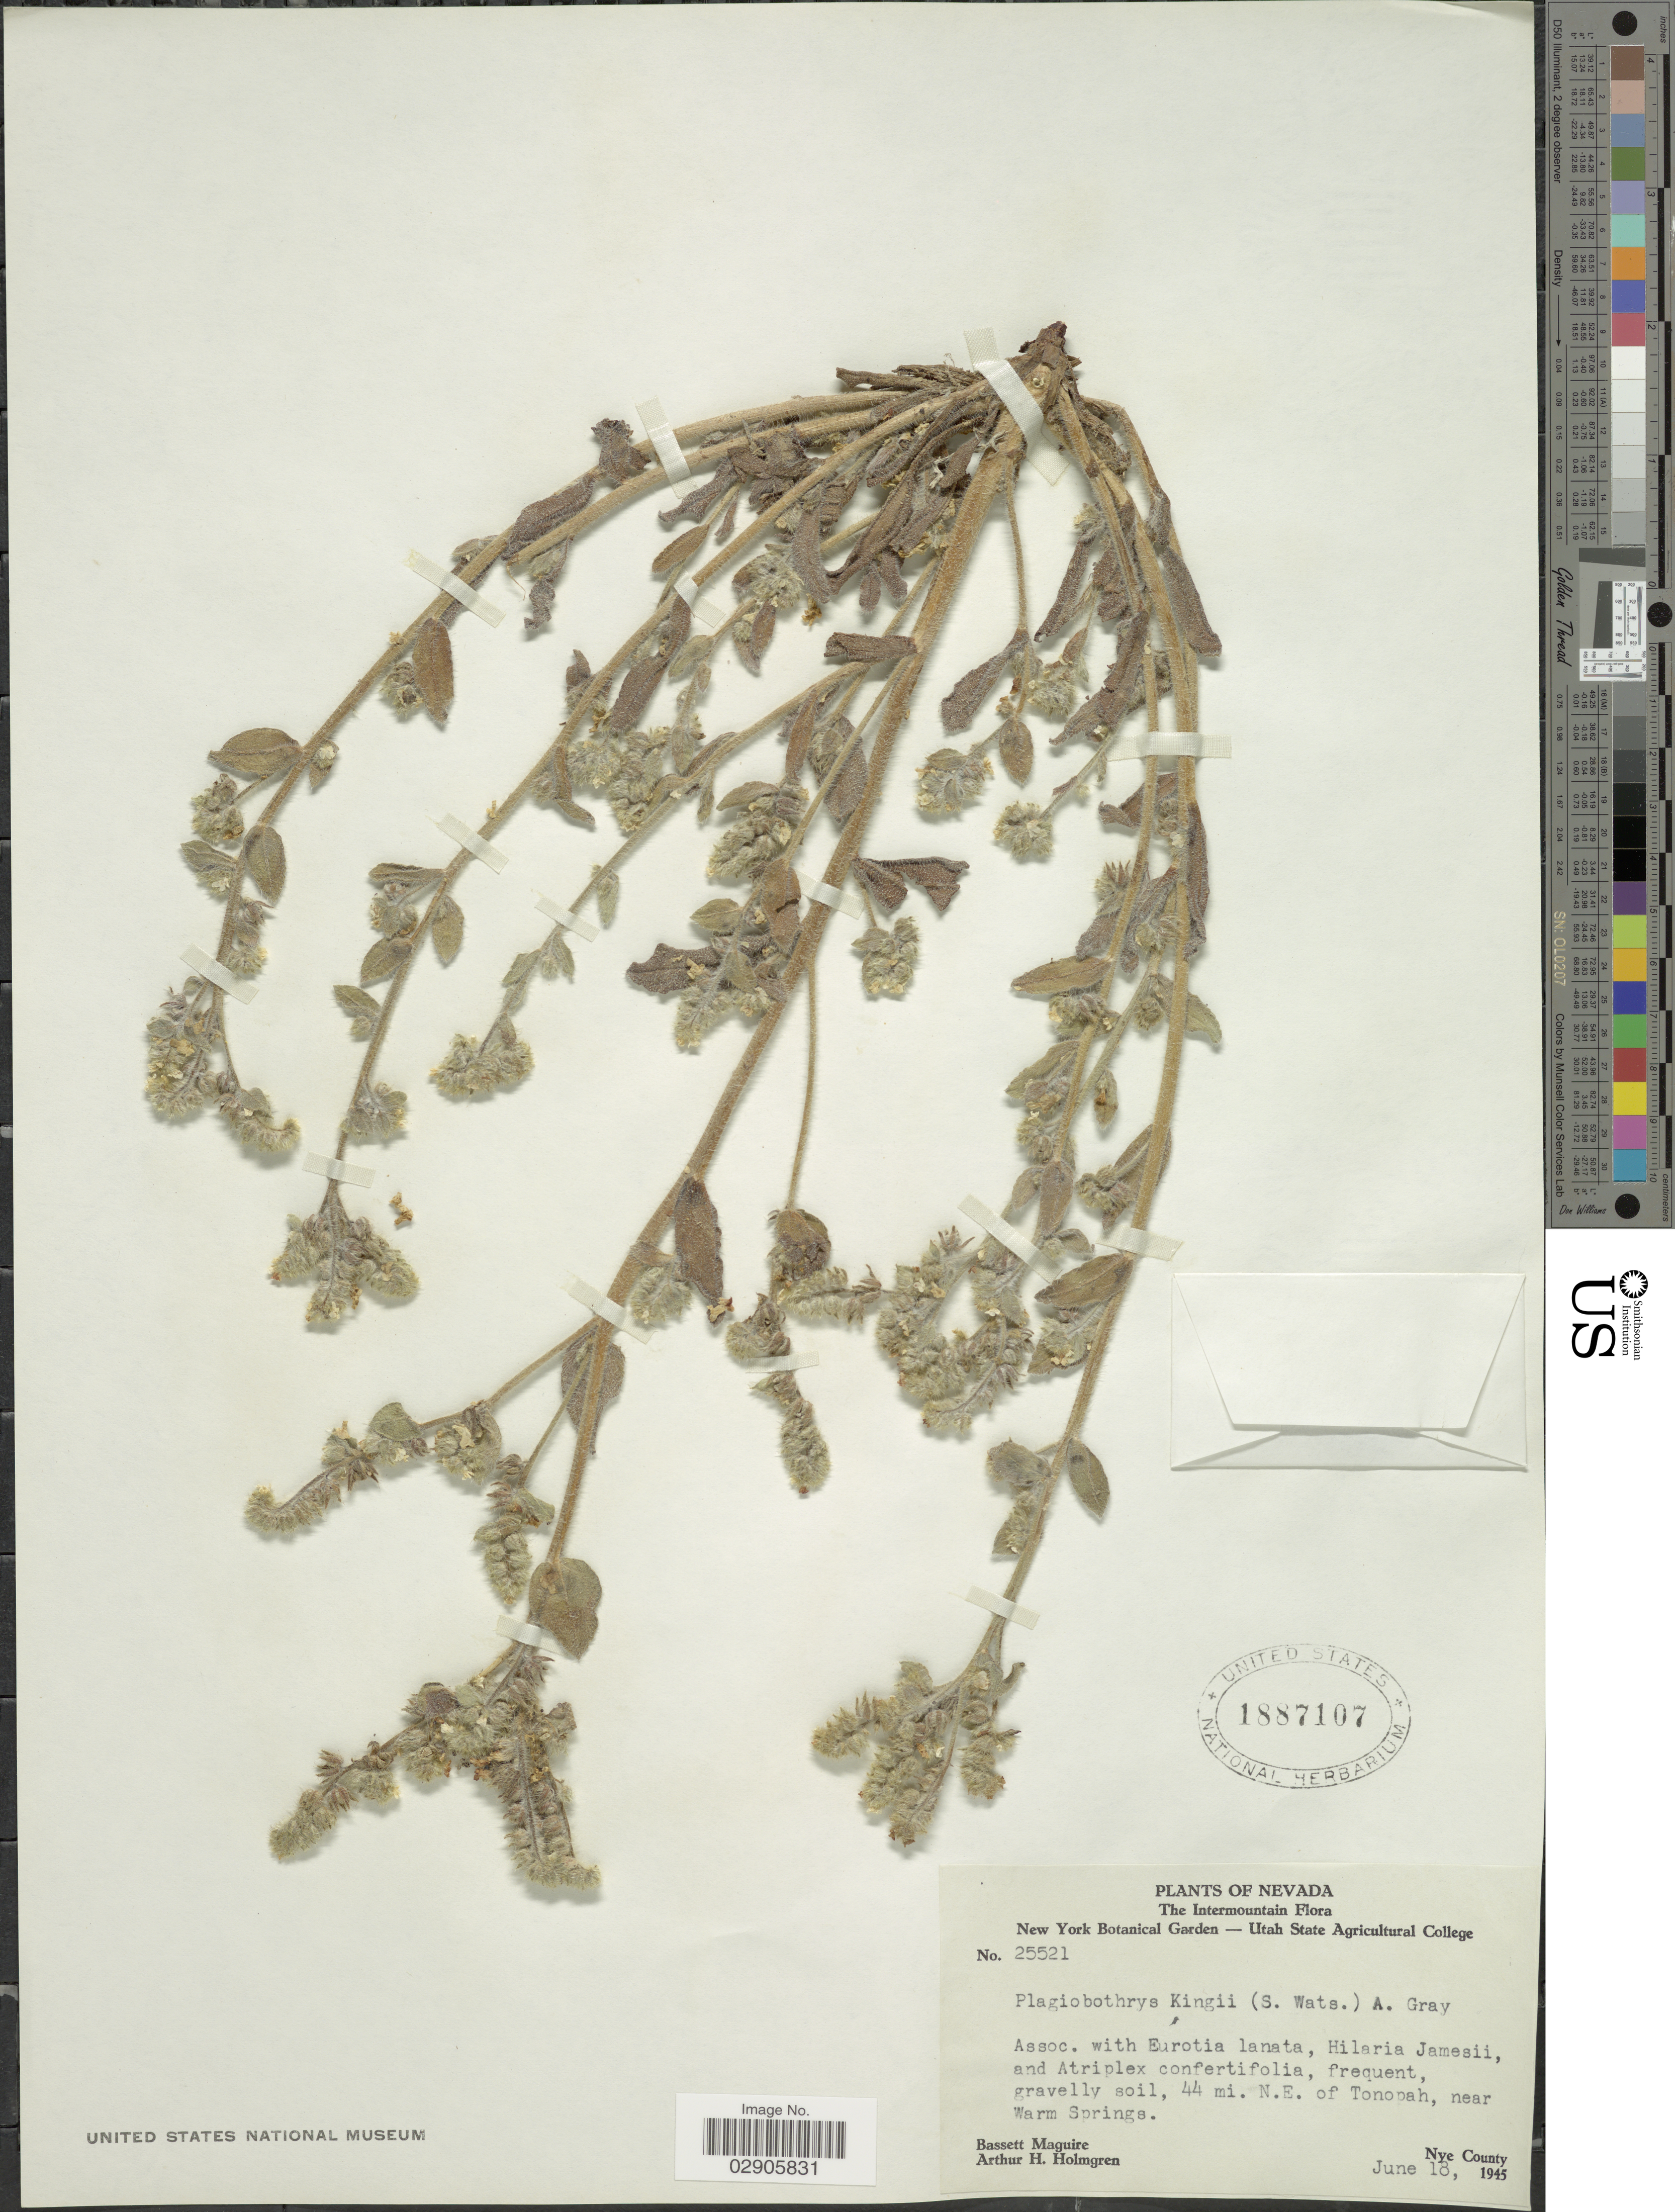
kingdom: Plantae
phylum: Tracheophyta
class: Magnoliopsida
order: Boraginales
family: Boraginaceae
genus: Plagiobothrys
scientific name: Plagiobothrys kingii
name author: (S. Watson) A. Gray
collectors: B. Maguire & A. H. Holmgren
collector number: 25521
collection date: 1945-06-18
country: United States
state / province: Nevada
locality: The Intermountain. Gravelly soil, 44 mi. N.E. of Tonopah, near Warm Springs. Nye County.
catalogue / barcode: US 1887107